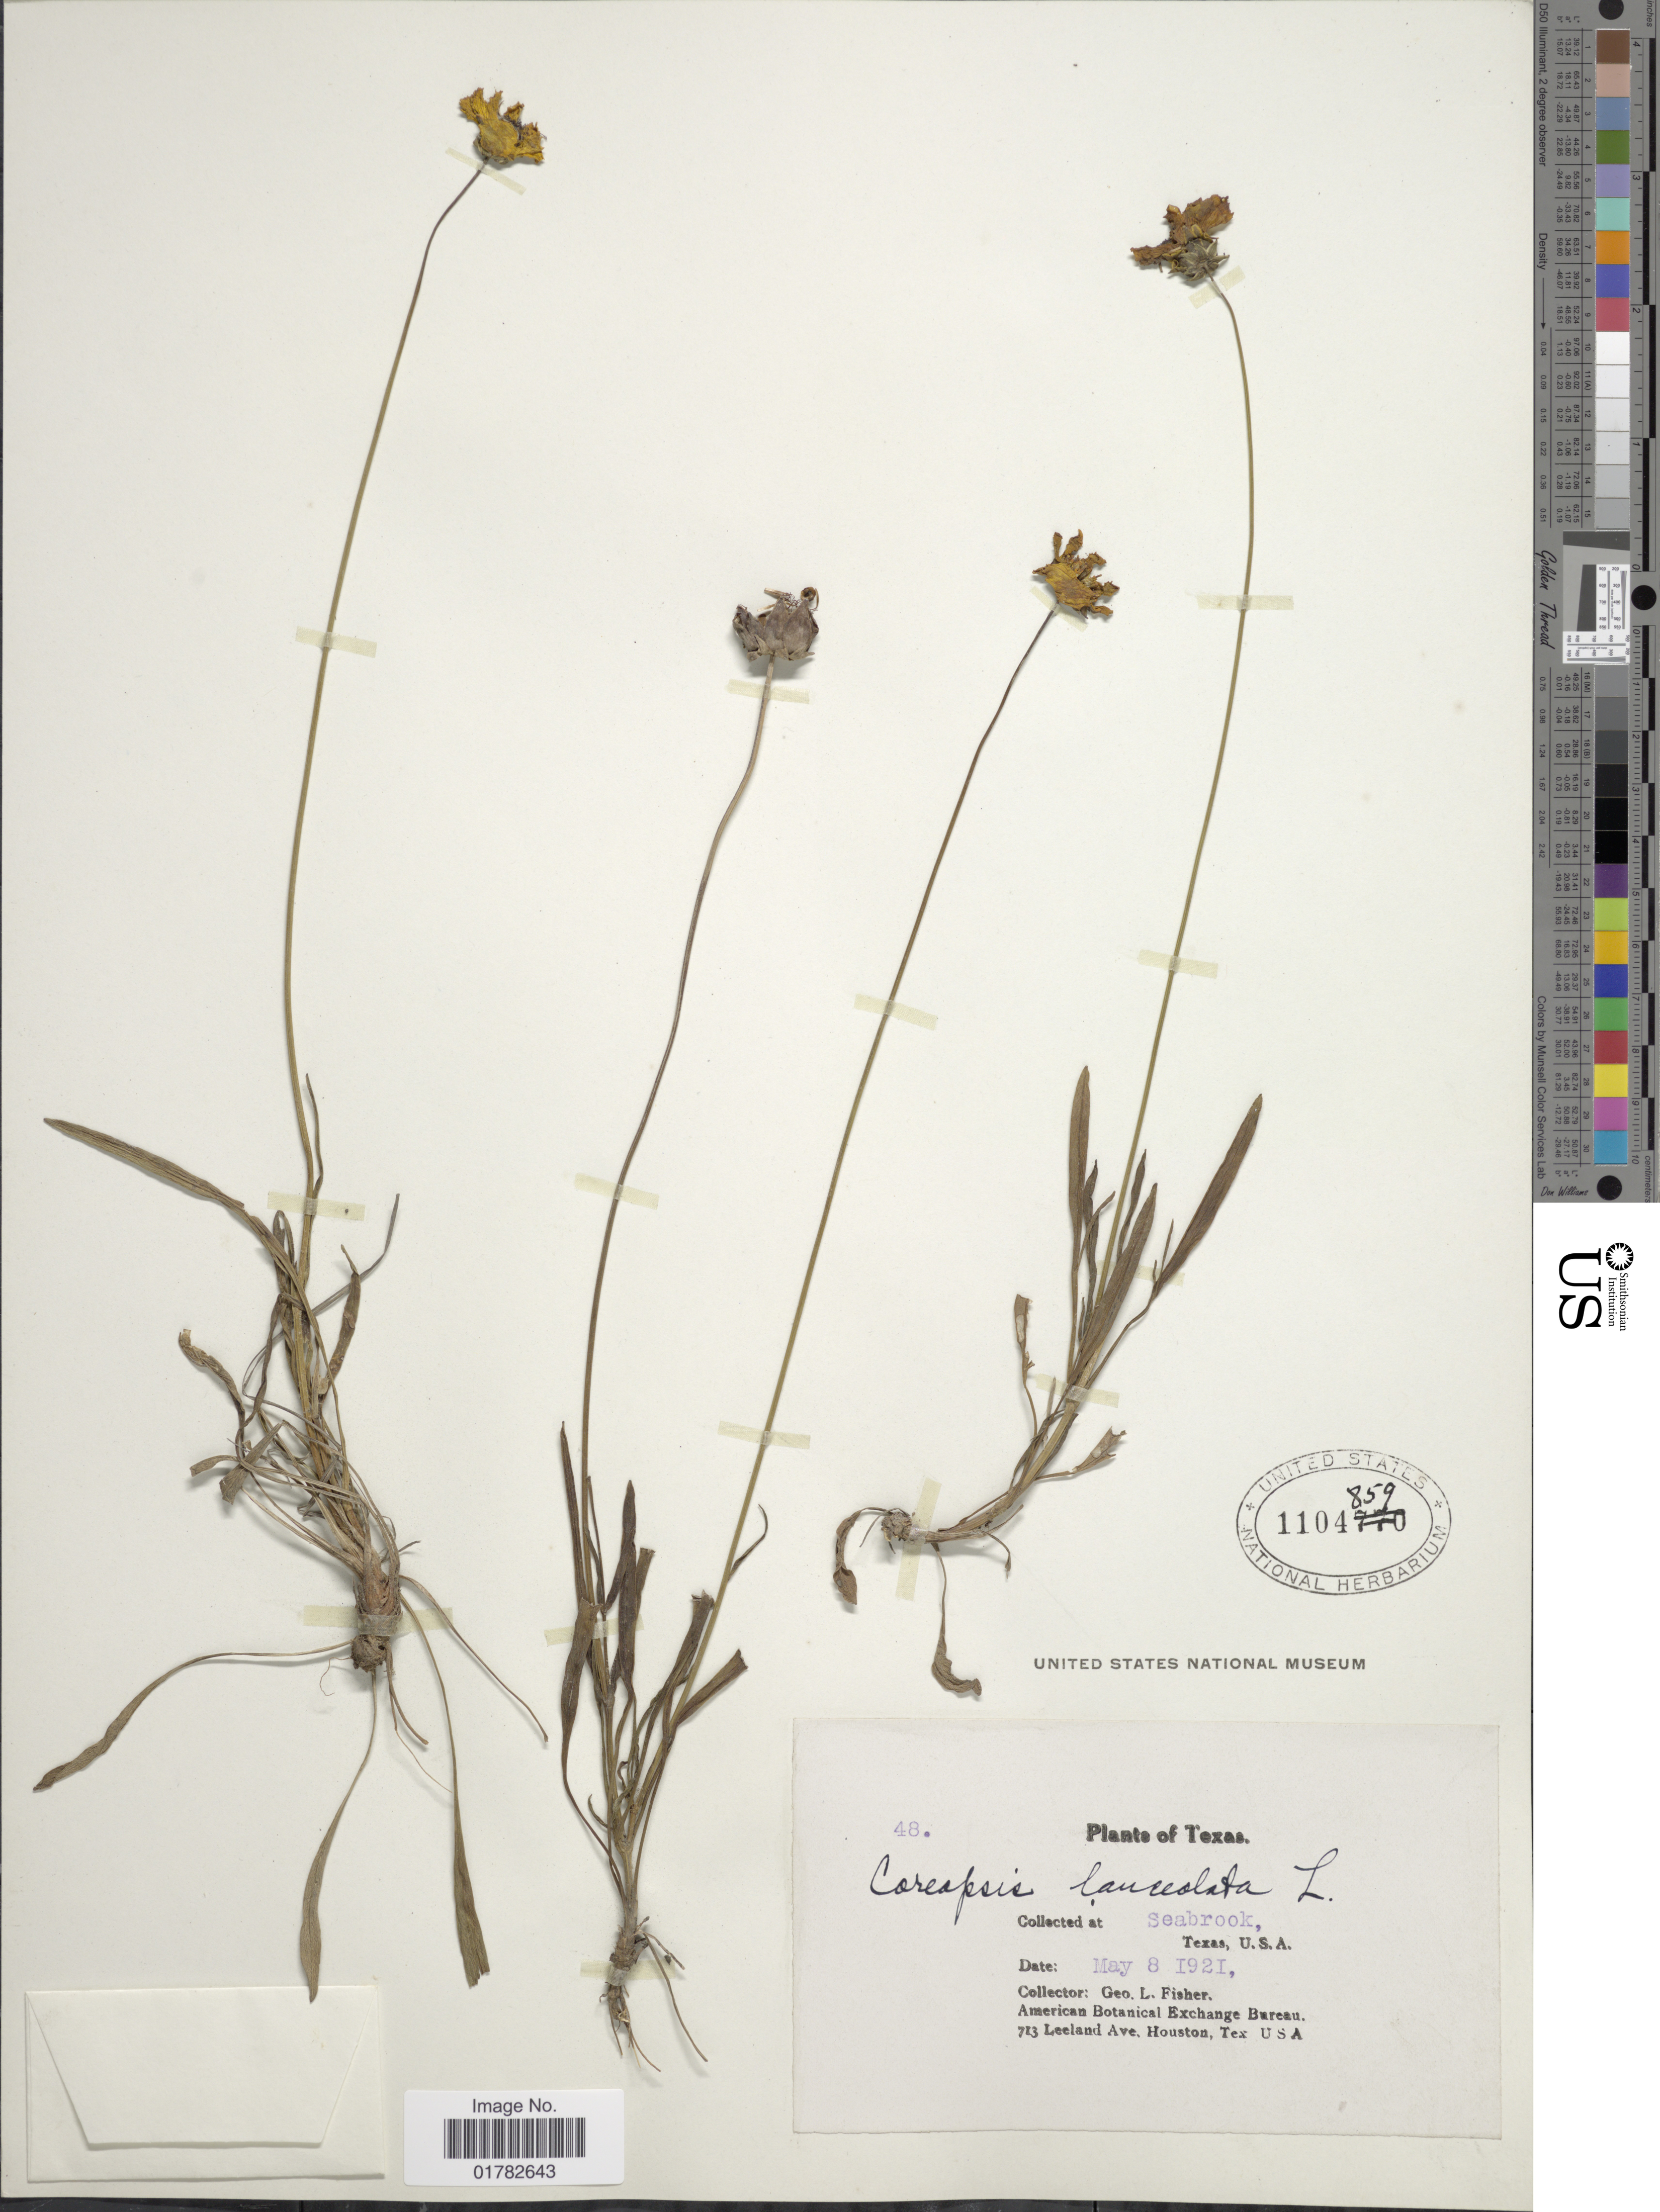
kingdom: Plantae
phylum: Tracheophyta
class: Magnoliopsida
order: Asterales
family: Asteraceae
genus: Coreopsis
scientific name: Coreopsis lanceolata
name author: L.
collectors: G. L. Fisher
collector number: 48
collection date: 1921-05-08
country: United States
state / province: Texas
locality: Seabrook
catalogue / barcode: US 1104859